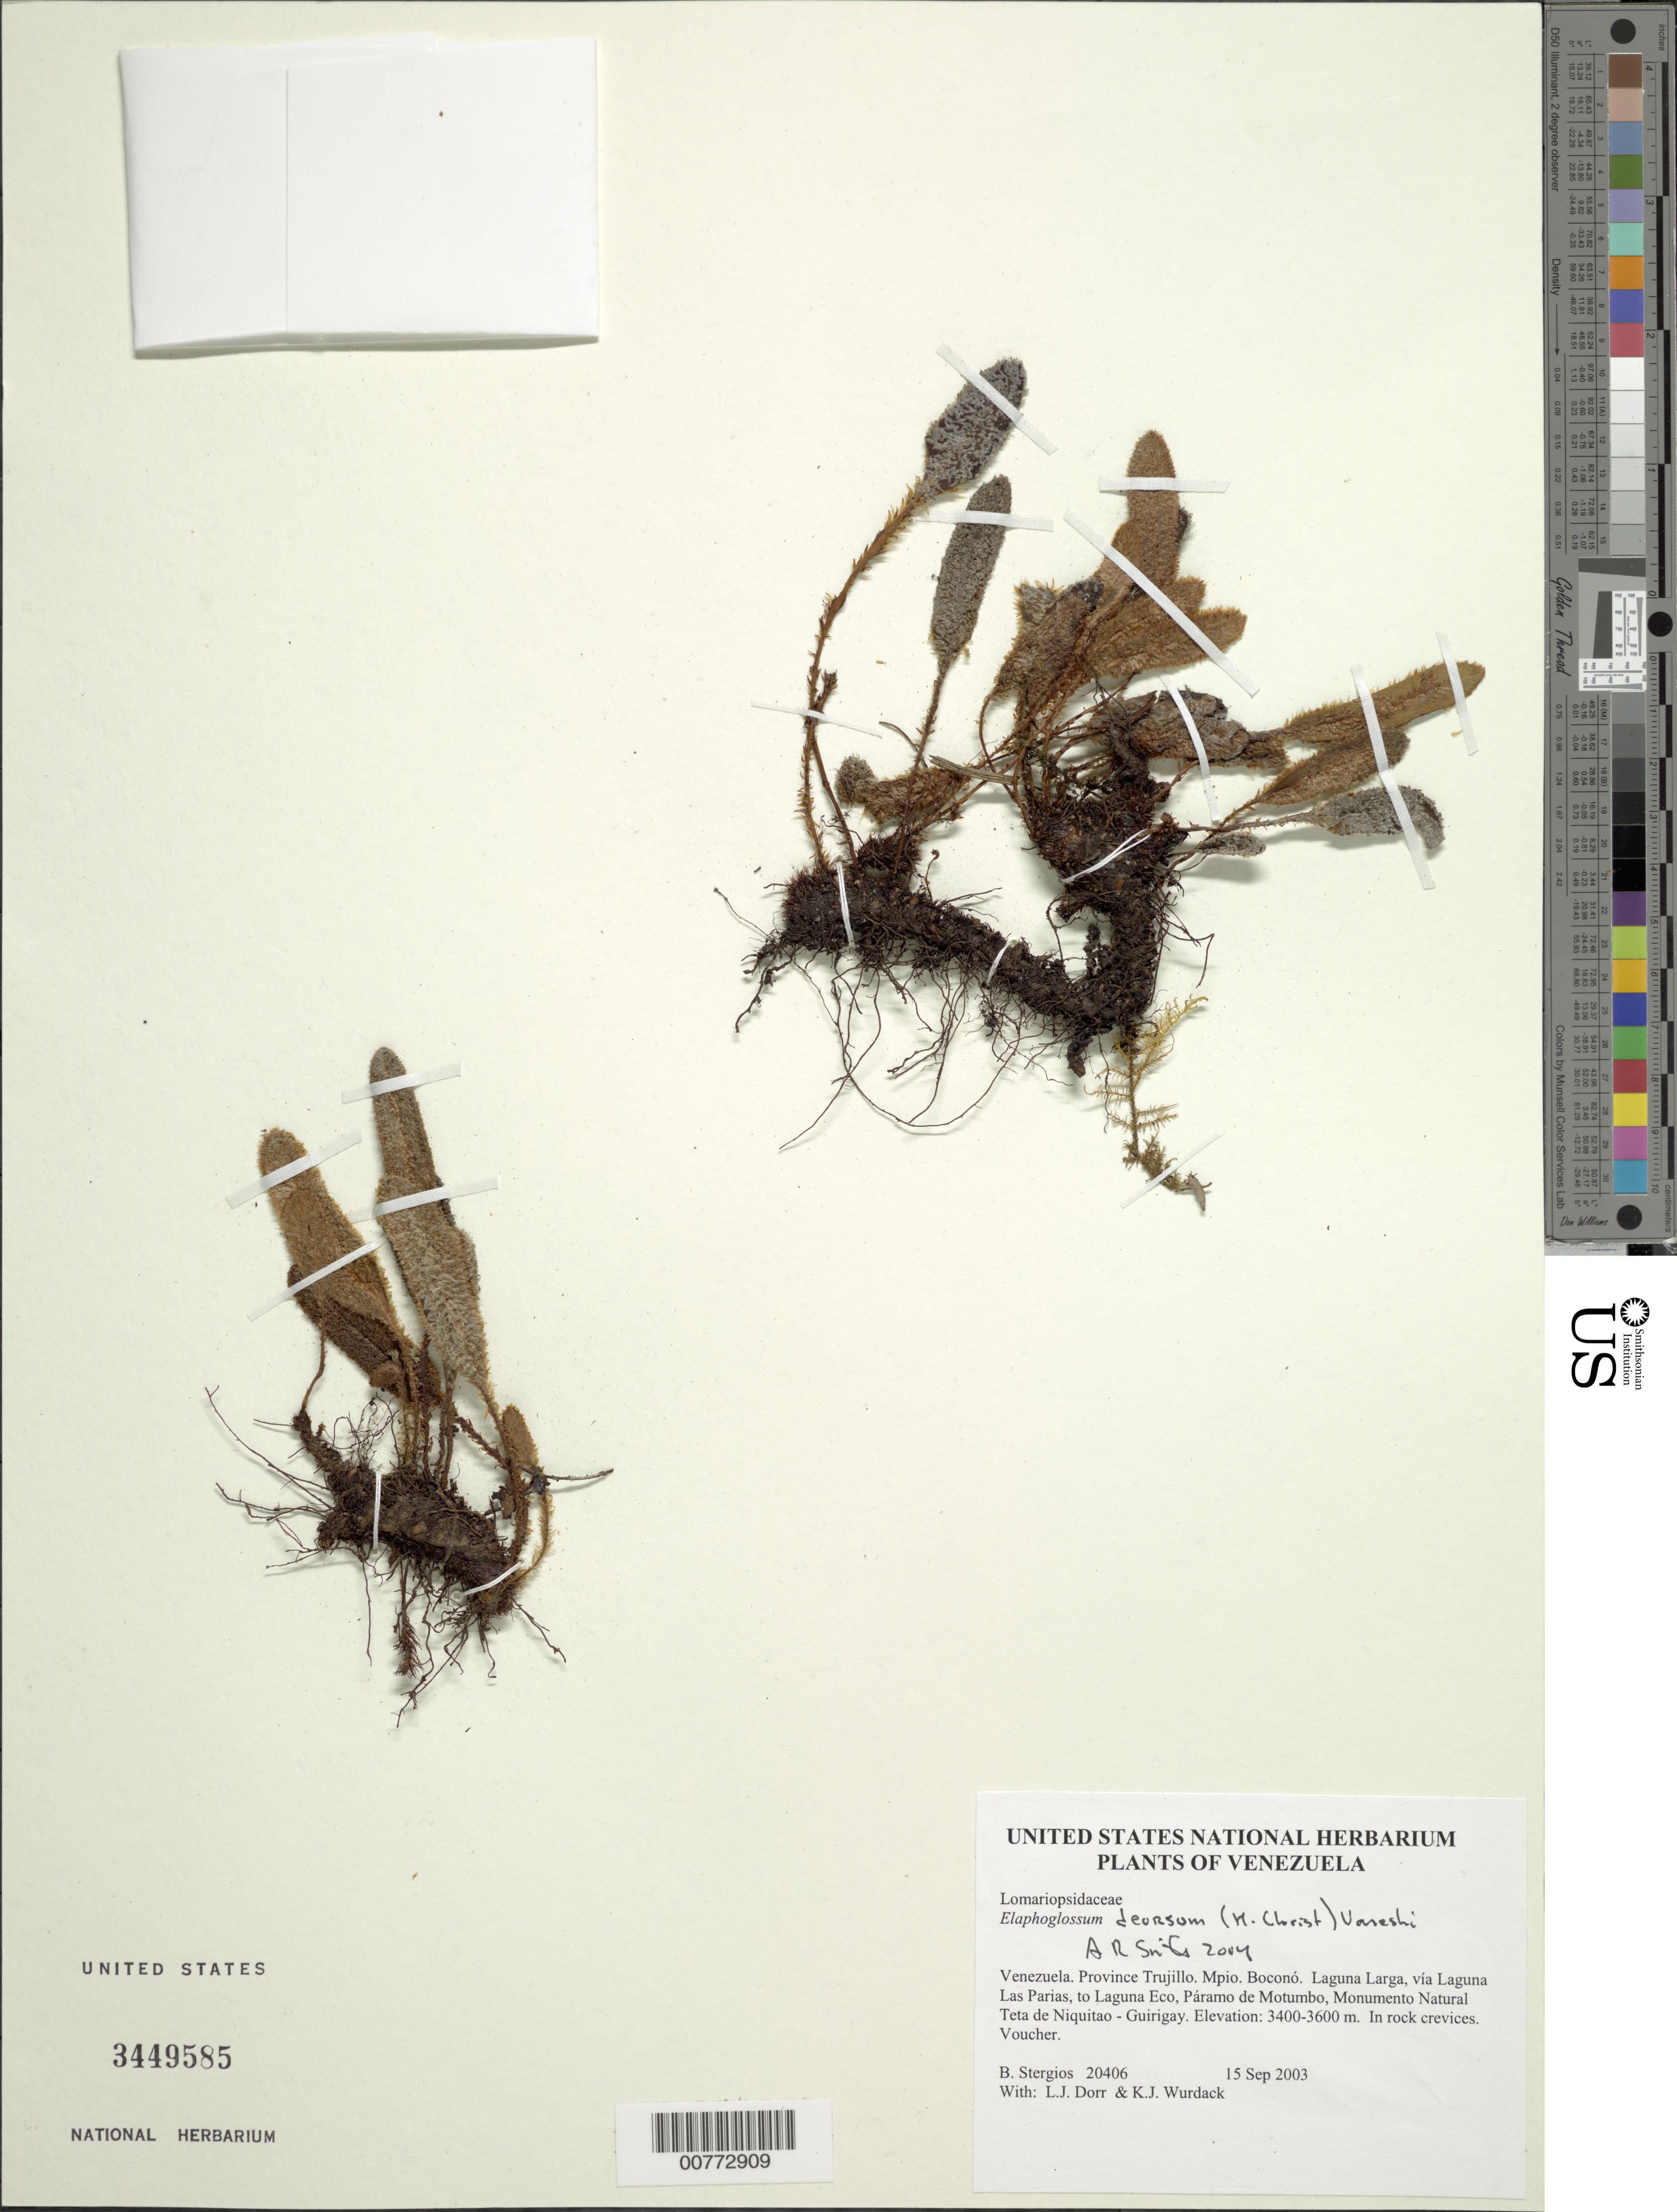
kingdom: Plantae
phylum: Tracheophyta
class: Polypodiopsida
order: Polypodiales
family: Dryopteridaceae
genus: Elaphoglossum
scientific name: Elaphoglossum deorsum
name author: (H. Karst.) Vareschi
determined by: Smith, Alan R., (UC)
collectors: B. G. Stergios, L. J. Dorr & K. Wurdack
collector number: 20406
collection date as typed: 15 Sep 2003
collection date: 2003-09-15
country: Venezuela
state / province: Trujillo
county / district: Boconó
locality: Laguna Larga, vía Laguna Las Parias, to Laguna Eco, Páramo de Motumbo, Monumento Natural Teta de Niquitao - Guirigay.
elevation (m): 3400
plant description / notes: PORT, US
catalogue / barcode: US 3449585